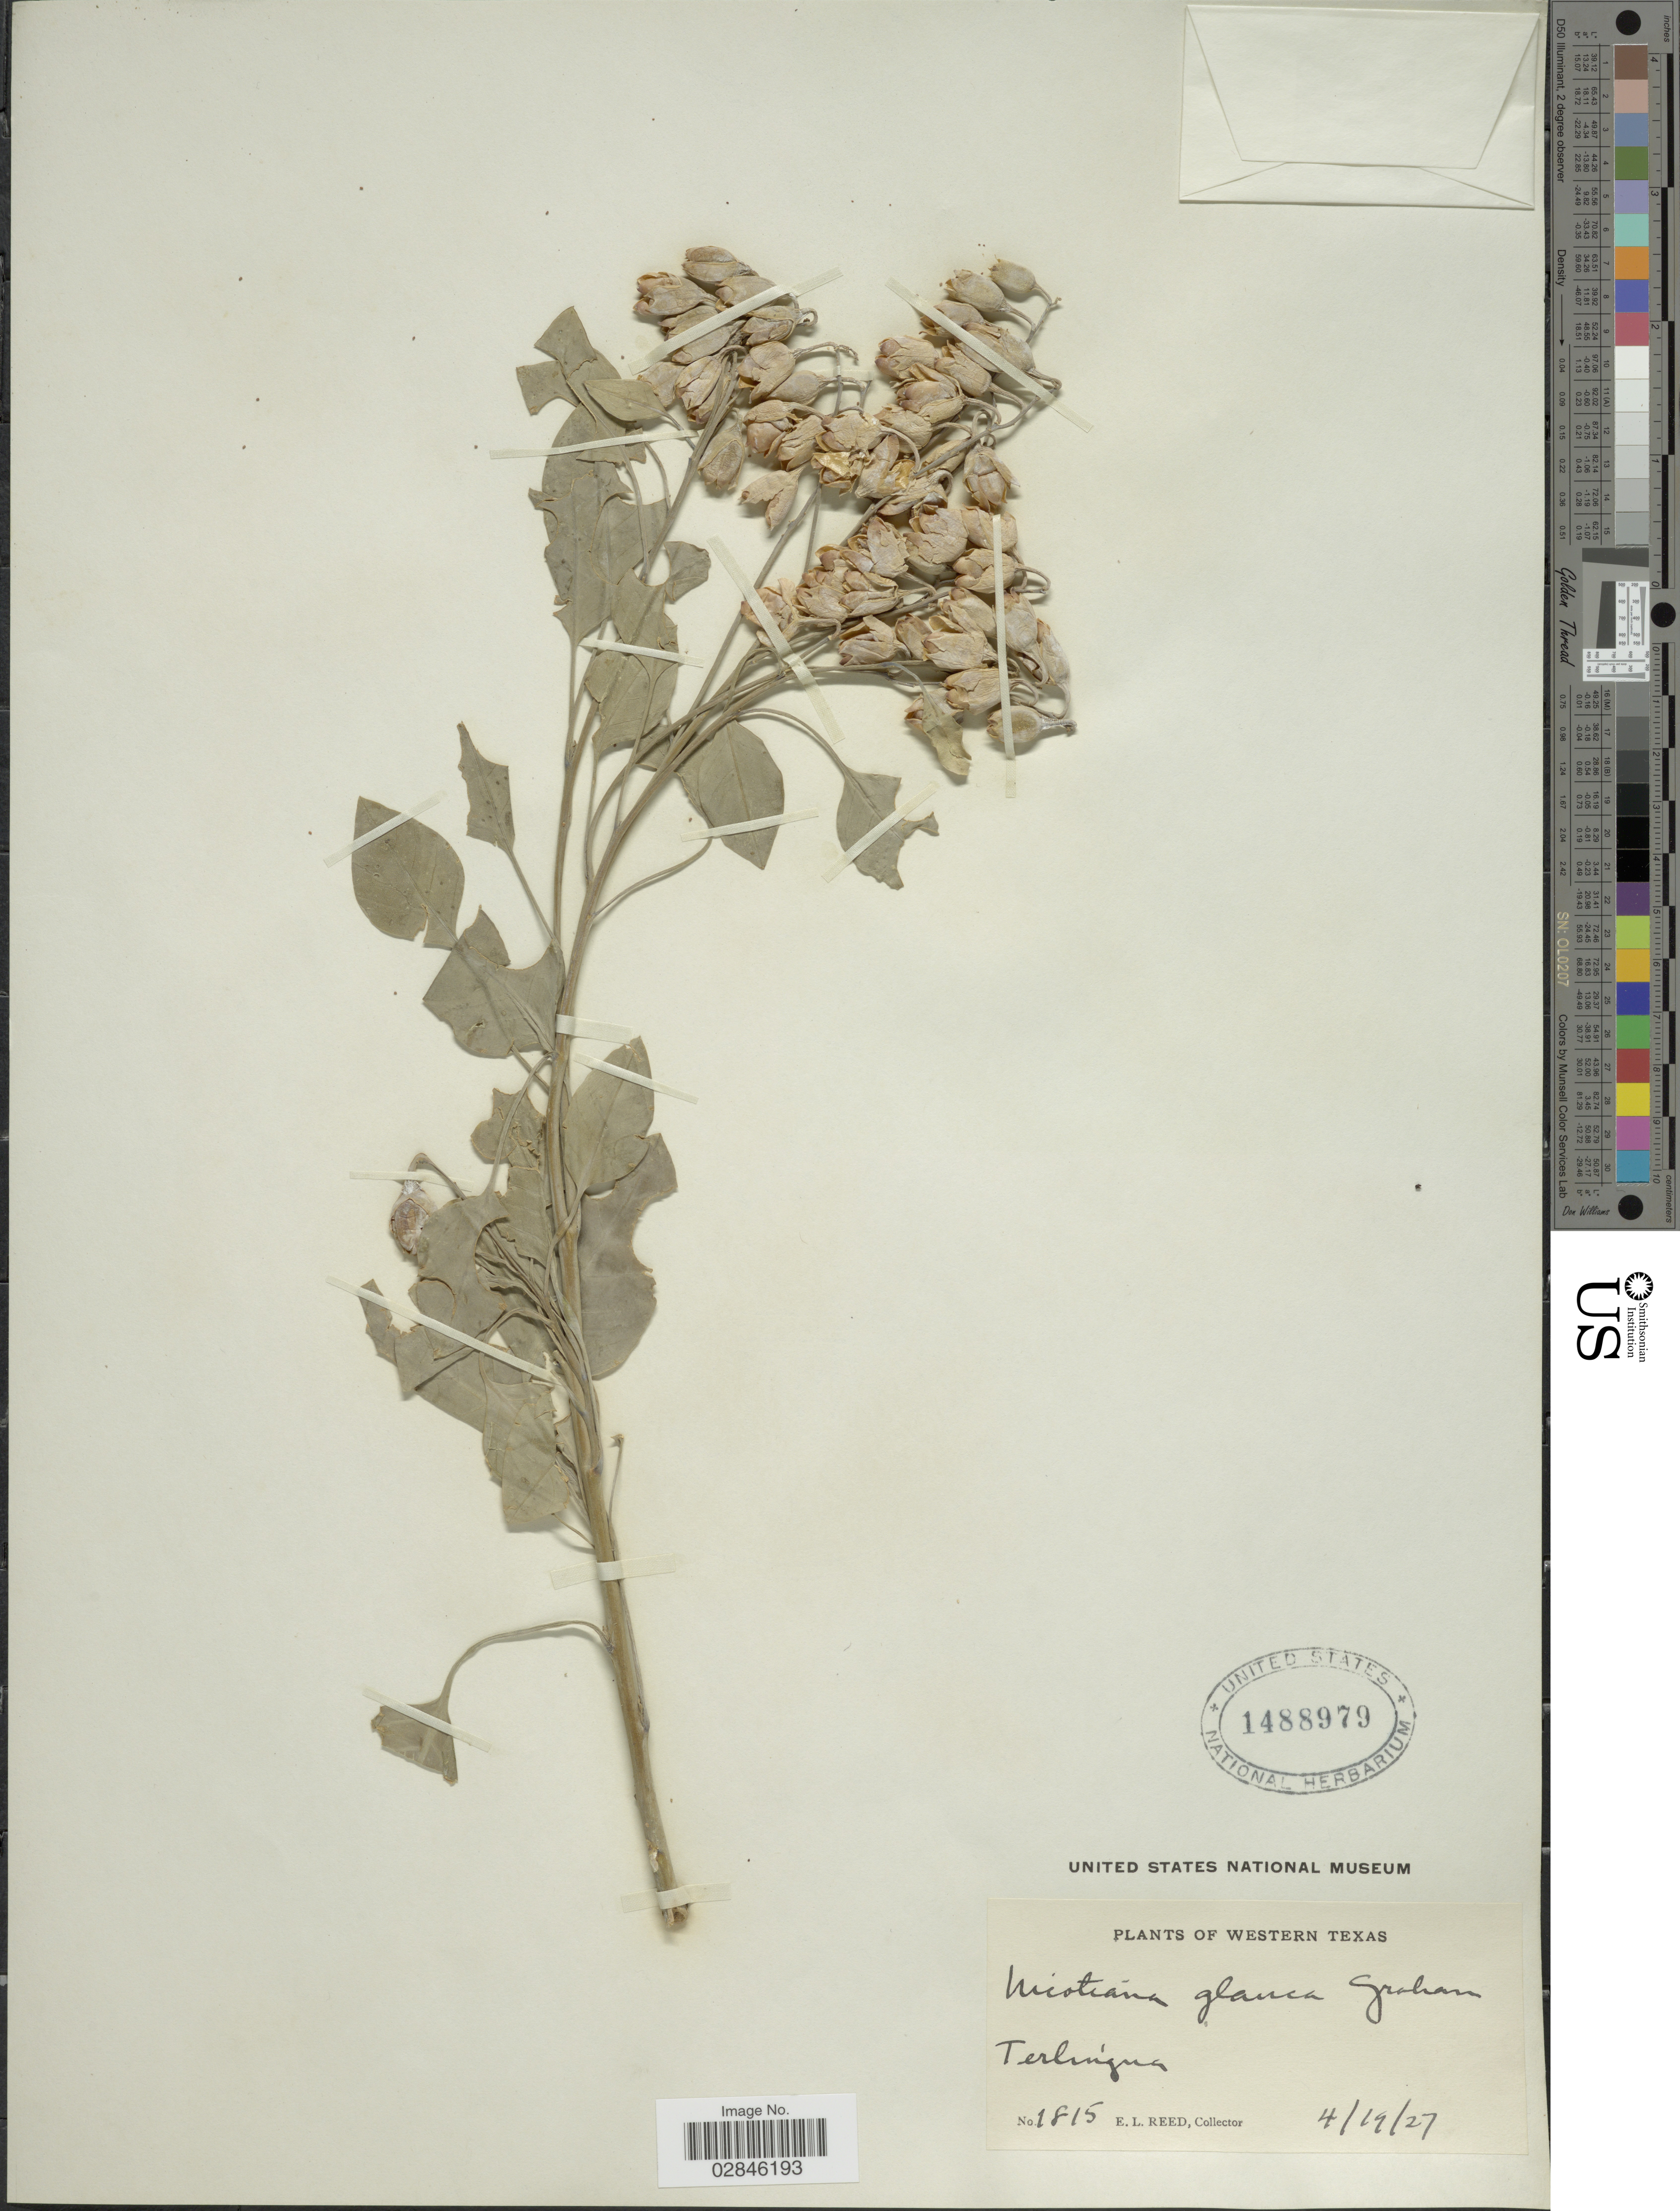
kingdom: Plantae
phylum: Tracheophyta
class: Magnoliopsida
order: Solanales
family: Solanaceae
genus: Nicotiana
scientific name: Nicotiana glauca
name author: Graham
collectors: E. Reed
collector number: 1815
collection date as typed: Transcribed d/m/y: 19/4/27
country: United States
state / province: Texas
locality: Western Texas. Terlingua.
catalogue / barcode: US 1488979